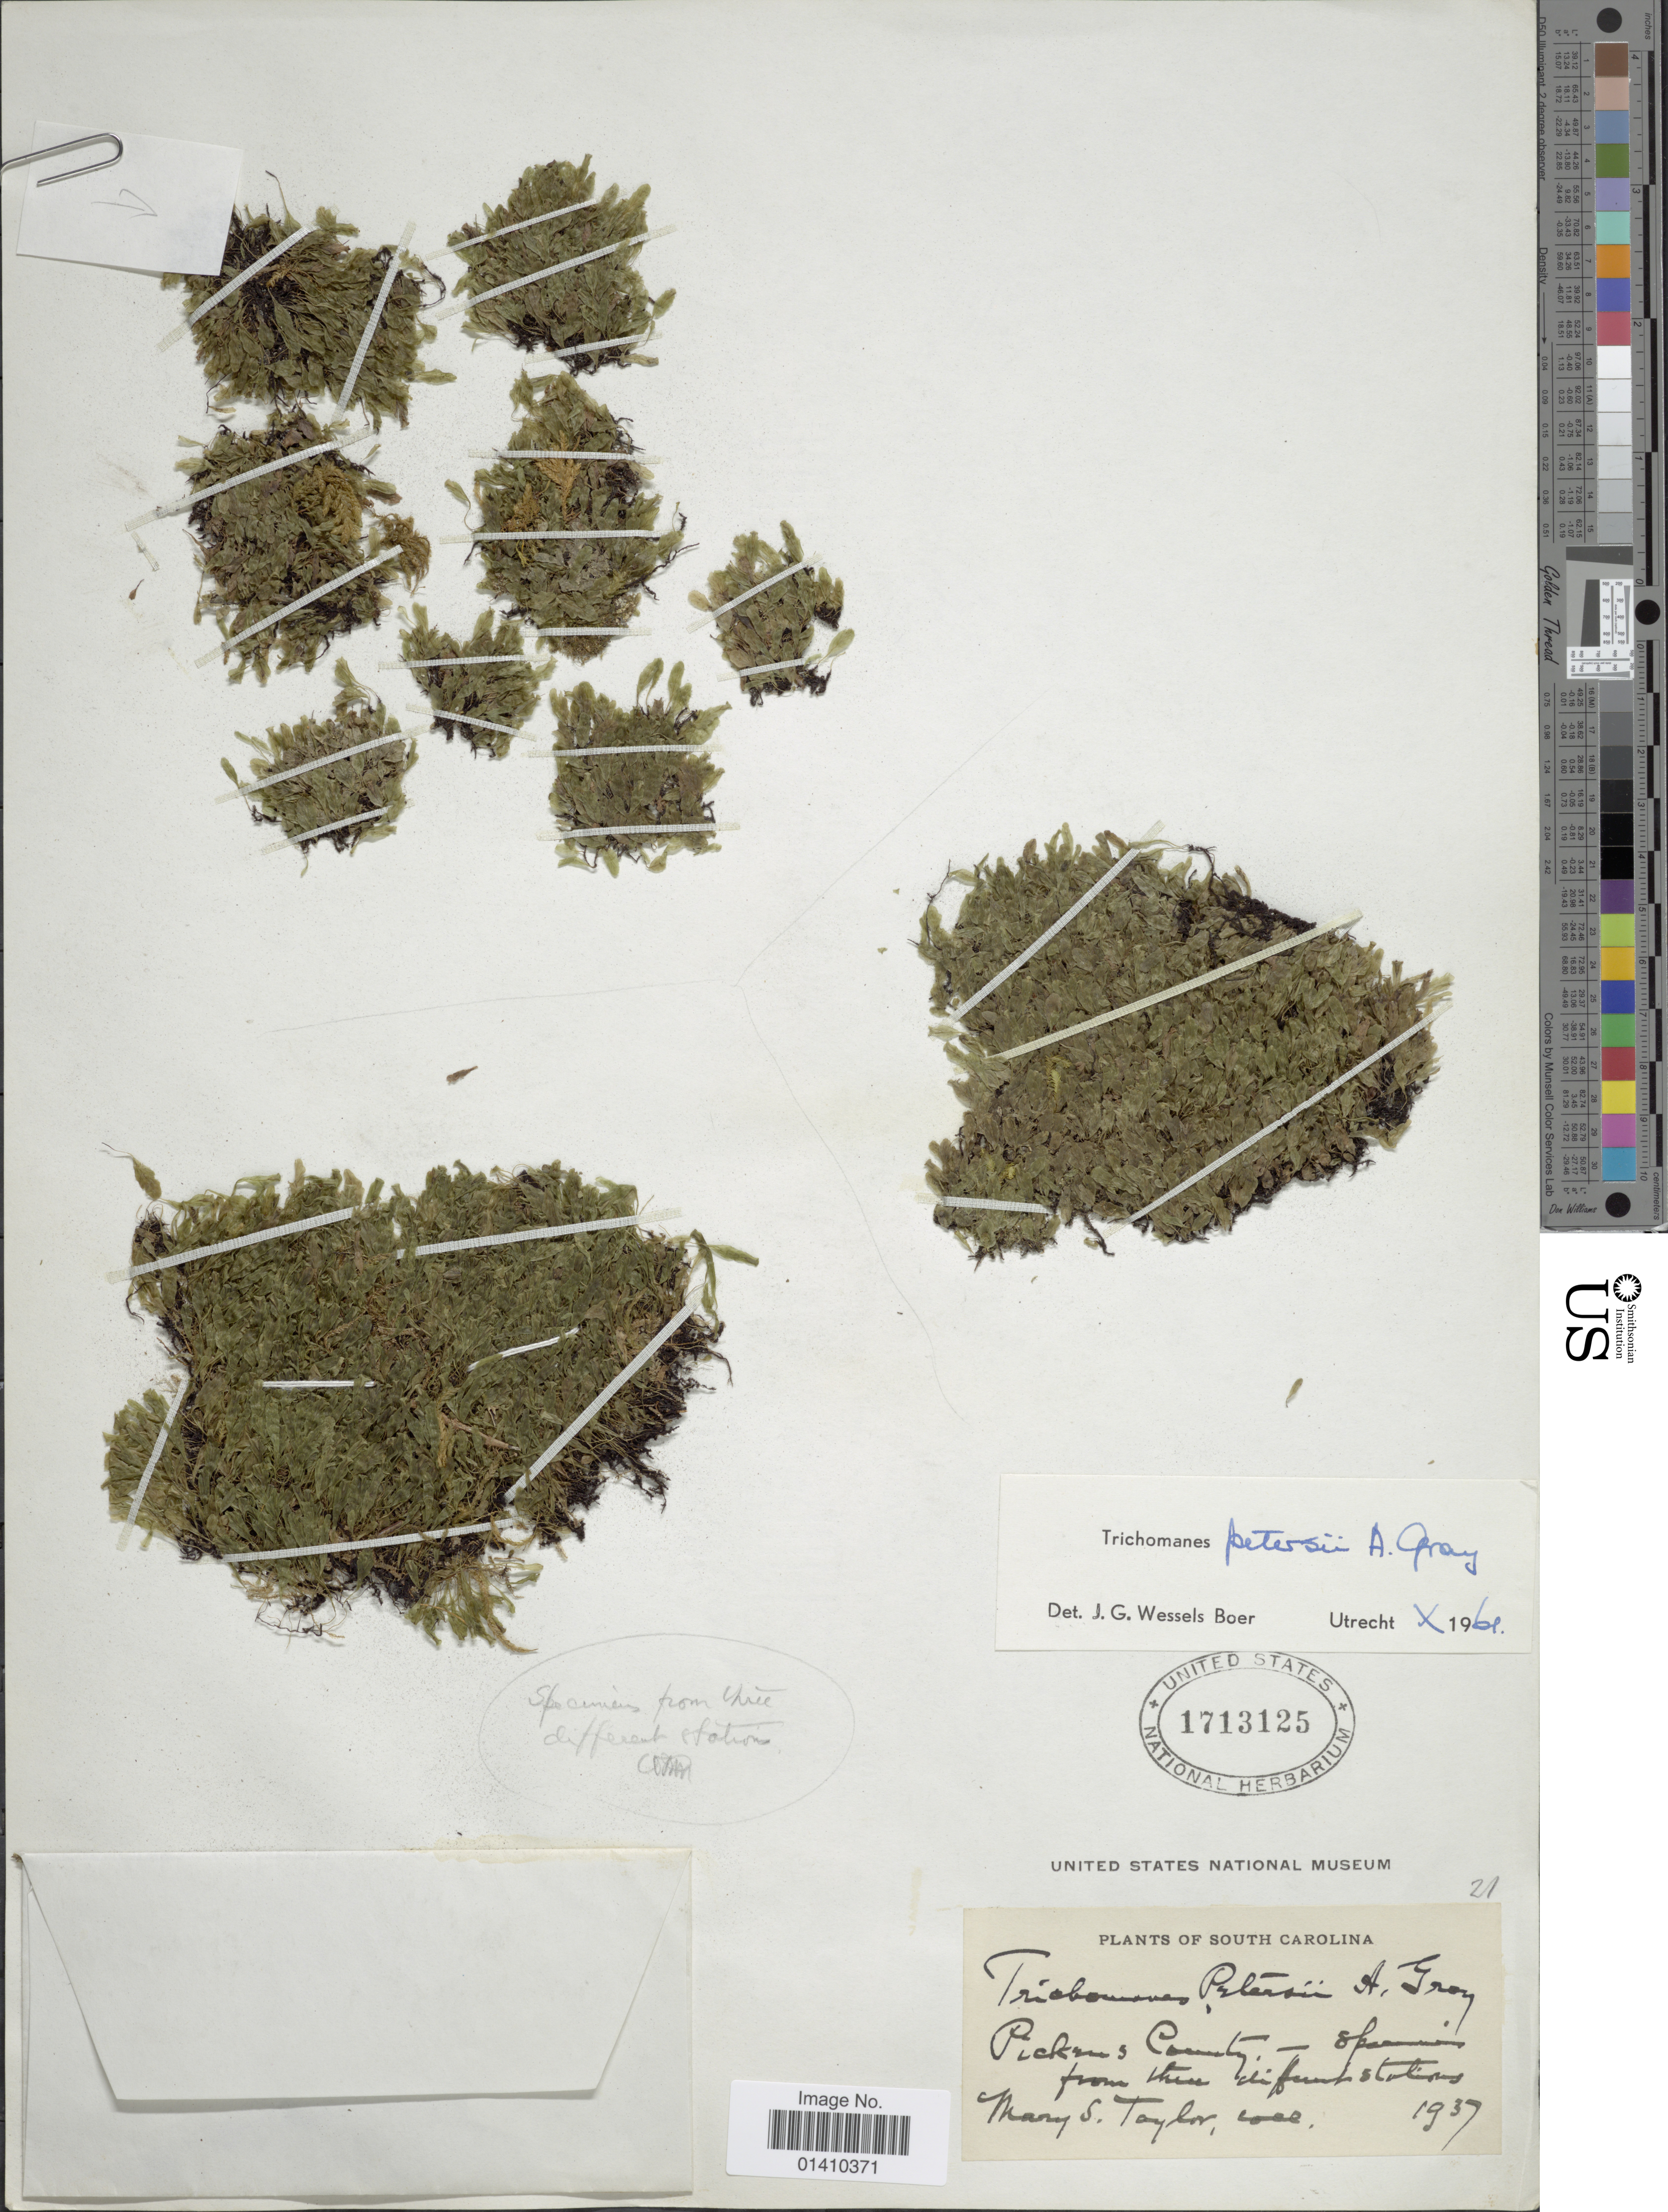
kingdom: Plantae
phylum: Tracheophyta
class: Polypodiopsida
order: Hymenophyllales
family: Hymenophyllaceae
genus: Didymoglossum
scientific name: Didymoglossum petersii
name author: (A. Gray) Copel.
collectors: M. S. Taylor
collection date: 1937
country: United States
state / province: South Carolina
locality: Pickens Country: specimens from the different stations.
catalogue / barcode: US 1713125